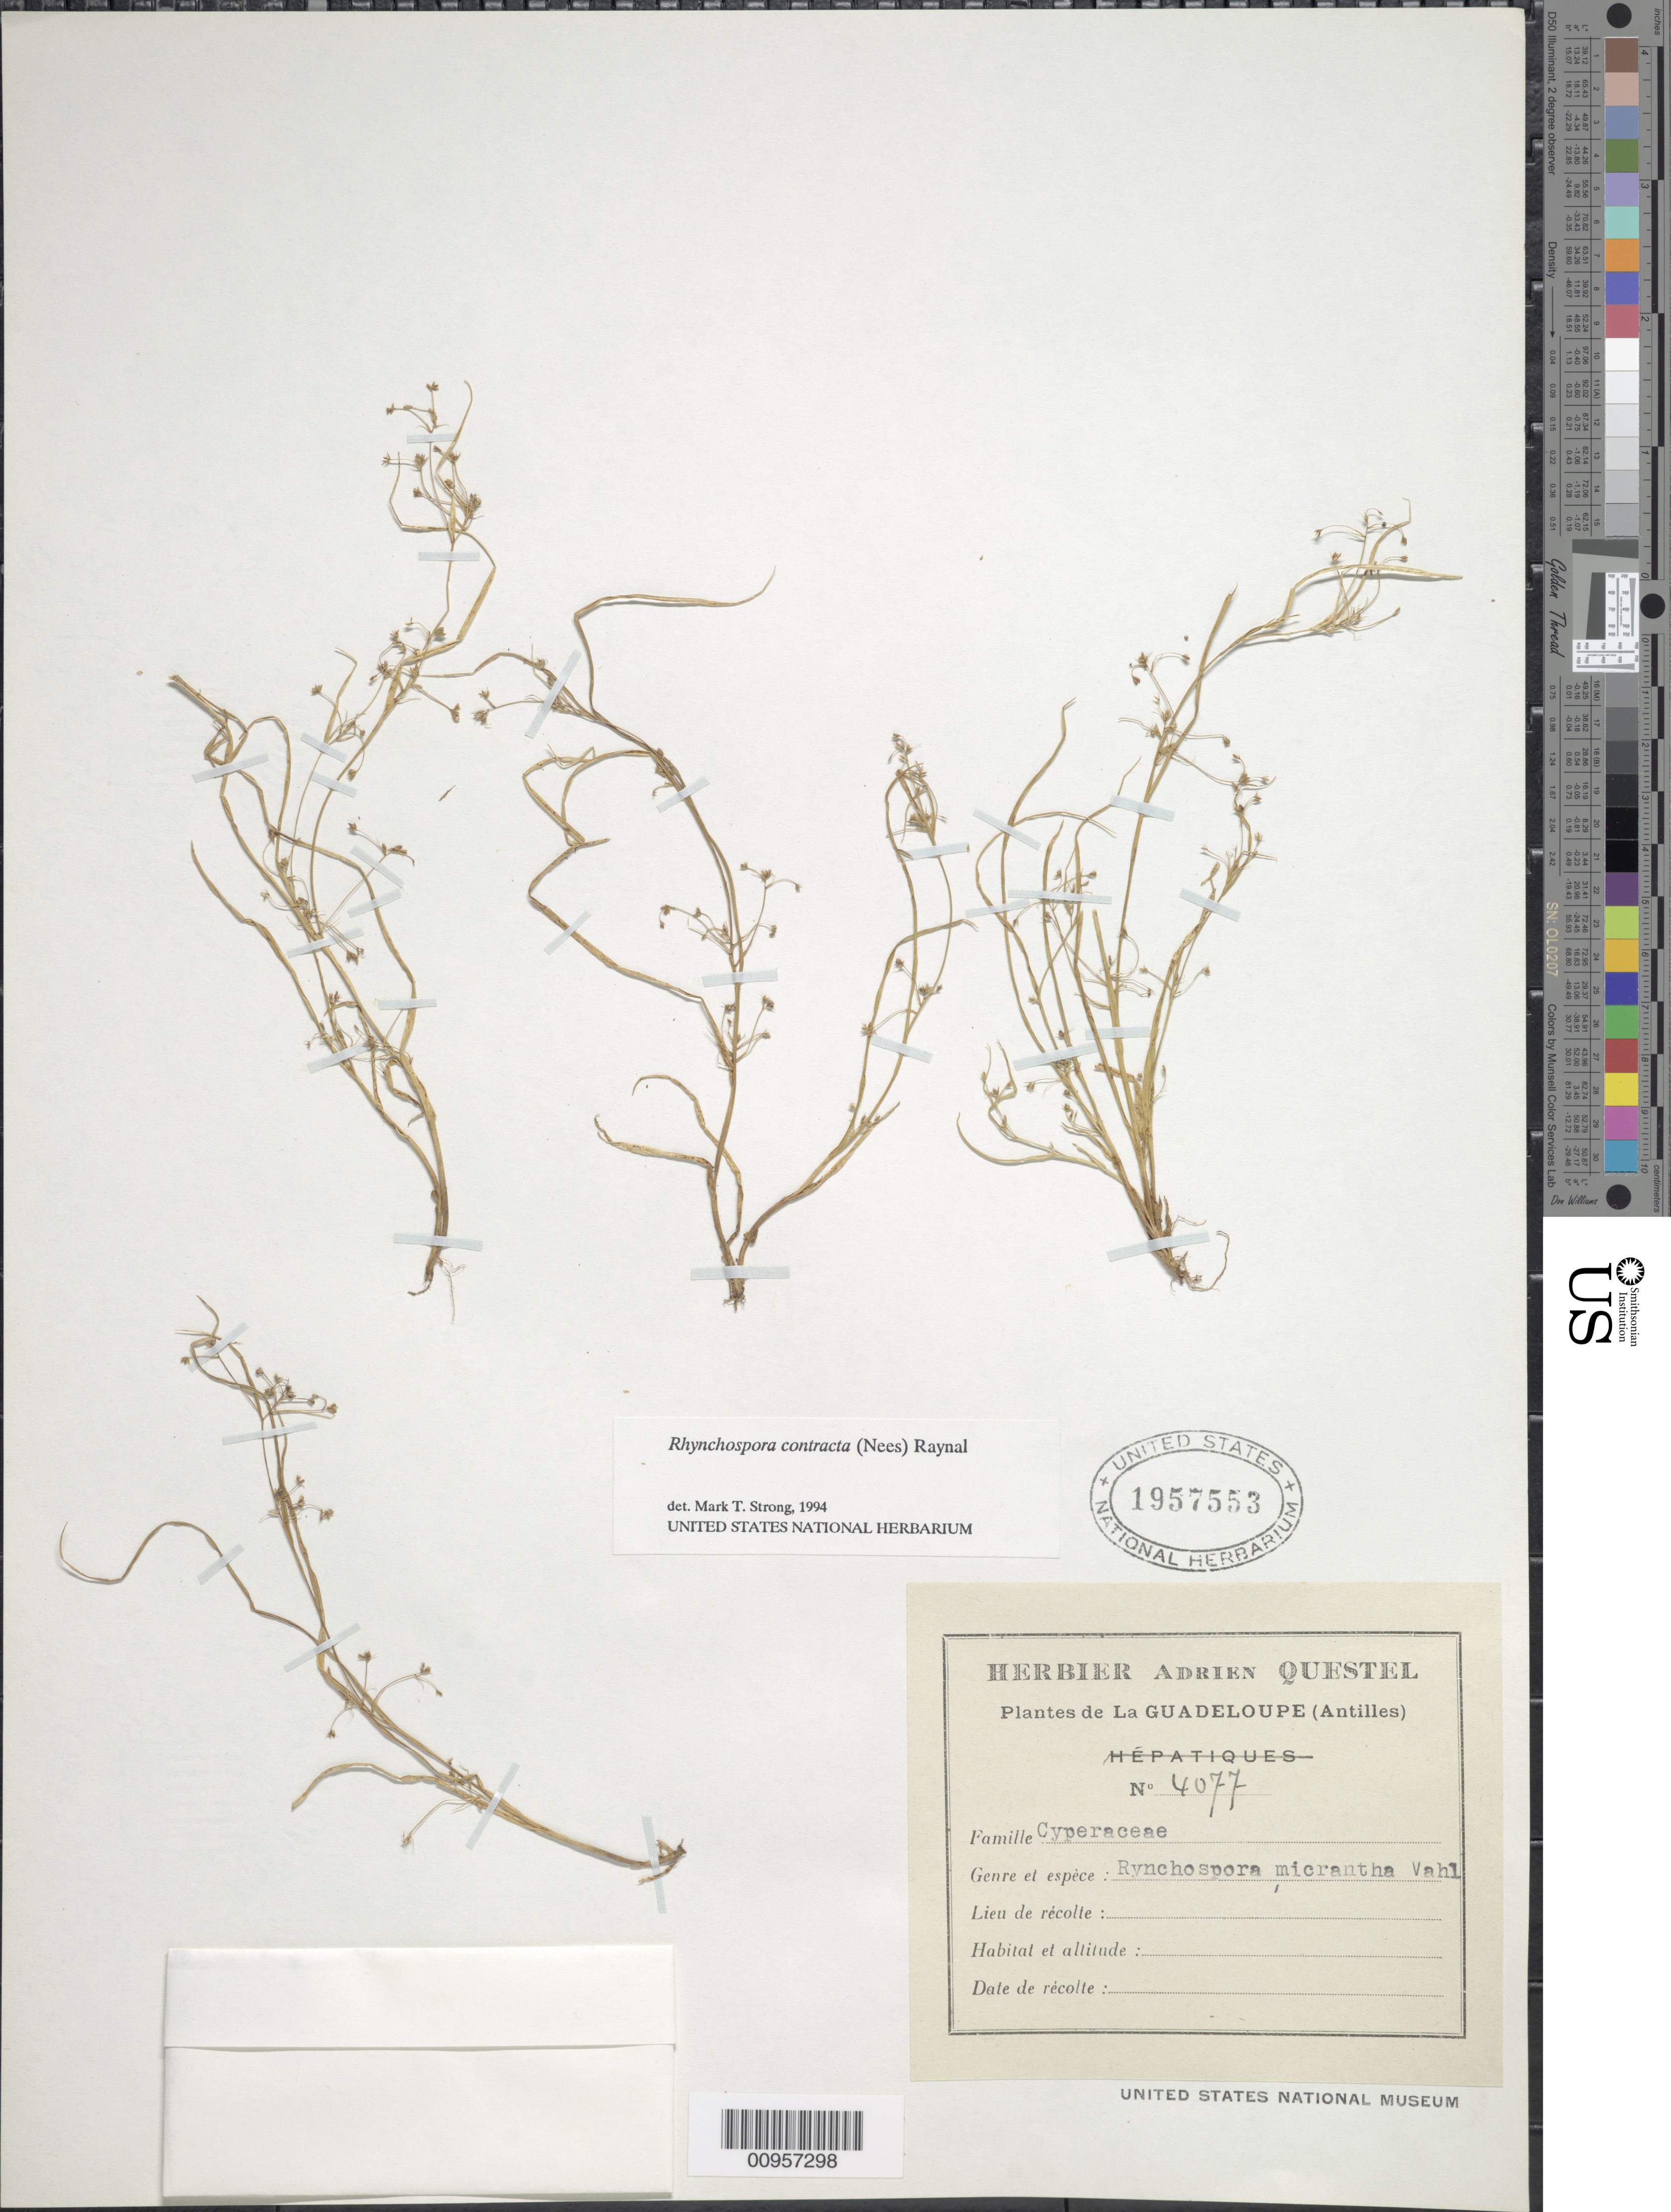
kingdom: Plantae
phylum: Tracheophyta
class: Liliopsida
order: Poales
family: Cyperaceae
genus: Rhynchospora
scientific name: Rhynchospora contracta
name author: (Nees) J. Raynal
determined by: Strong, M. T., (US), Smithsonian Institution - National Museum of Natural History (UNITED STATES)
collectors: A. Questel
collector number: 4077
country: Guadeloupe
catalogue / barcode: US 1957553